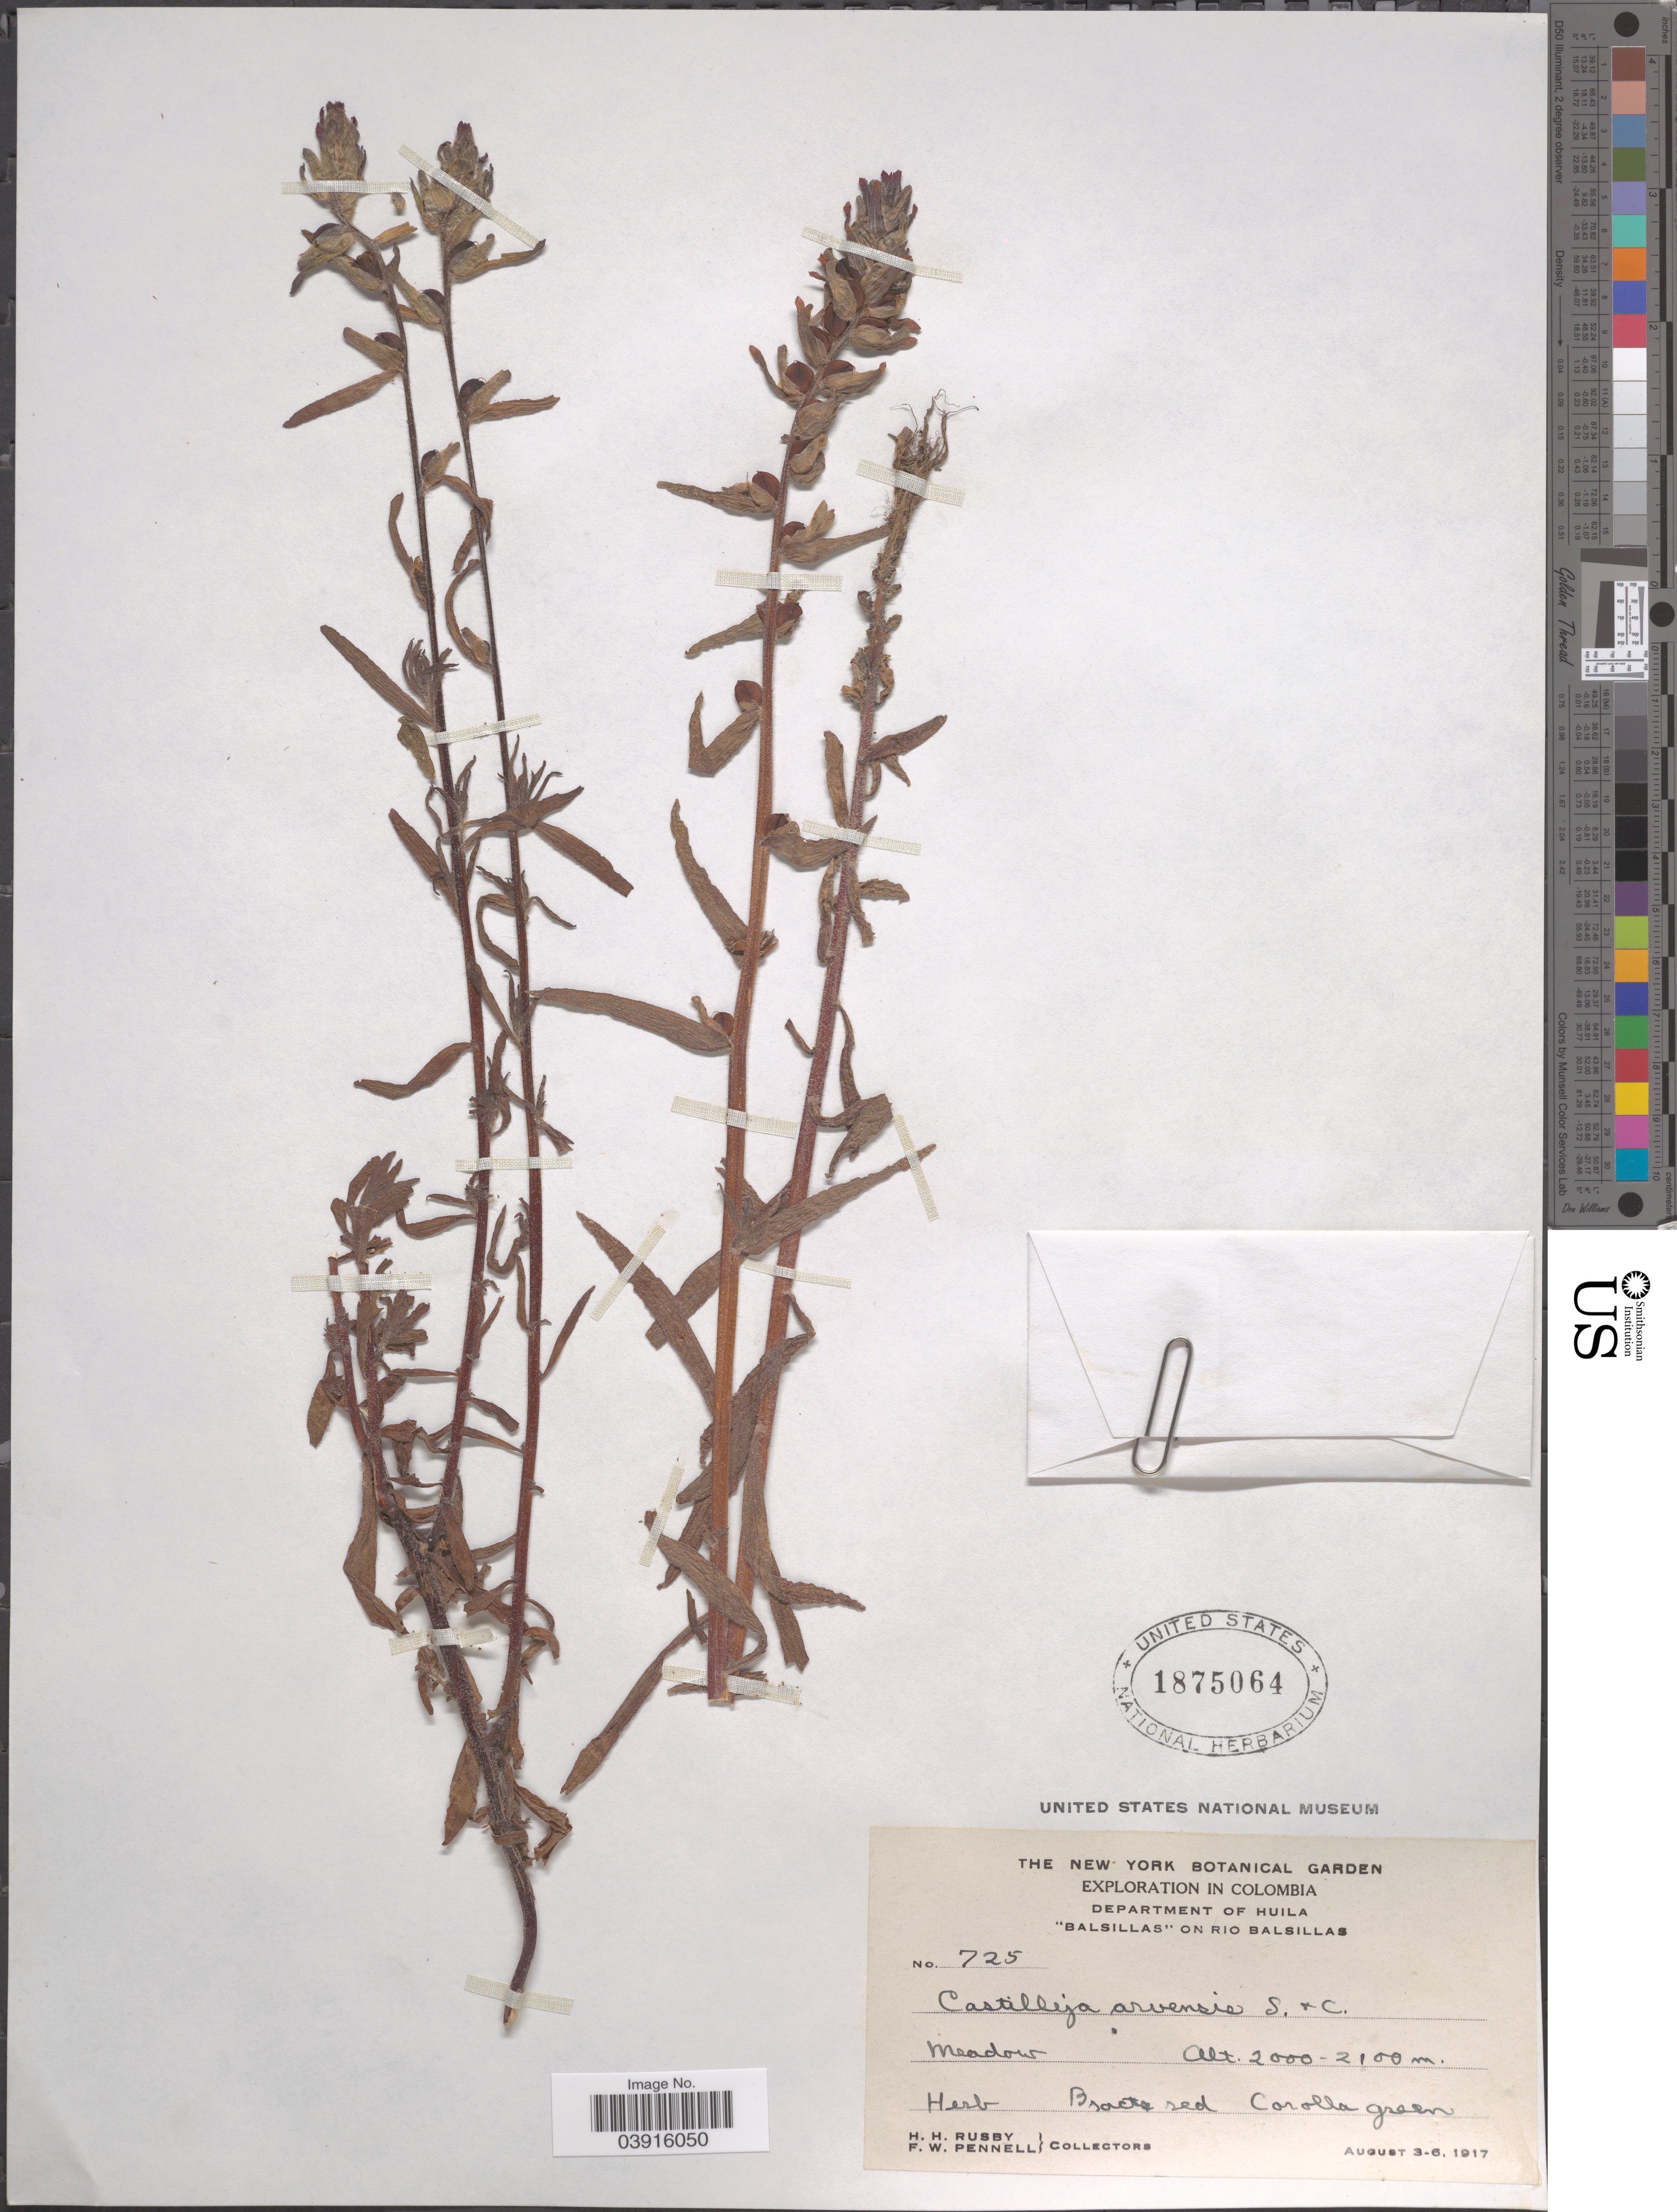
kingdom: Plantae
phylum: Tracheophyta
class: Magnoliopsida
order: Lamiales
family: Orobanchaceae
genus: Castilleja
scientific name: Castilleja arvensis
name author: Schltdl. & Cham.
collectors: H. H. Rusby & F. W. Pennell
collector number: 725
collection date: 1917-08-03/1917-08-06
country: Colombia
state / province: Huila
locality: "Balsillas" on Rio Balsillas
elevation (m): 2000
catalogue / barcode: US 1875064